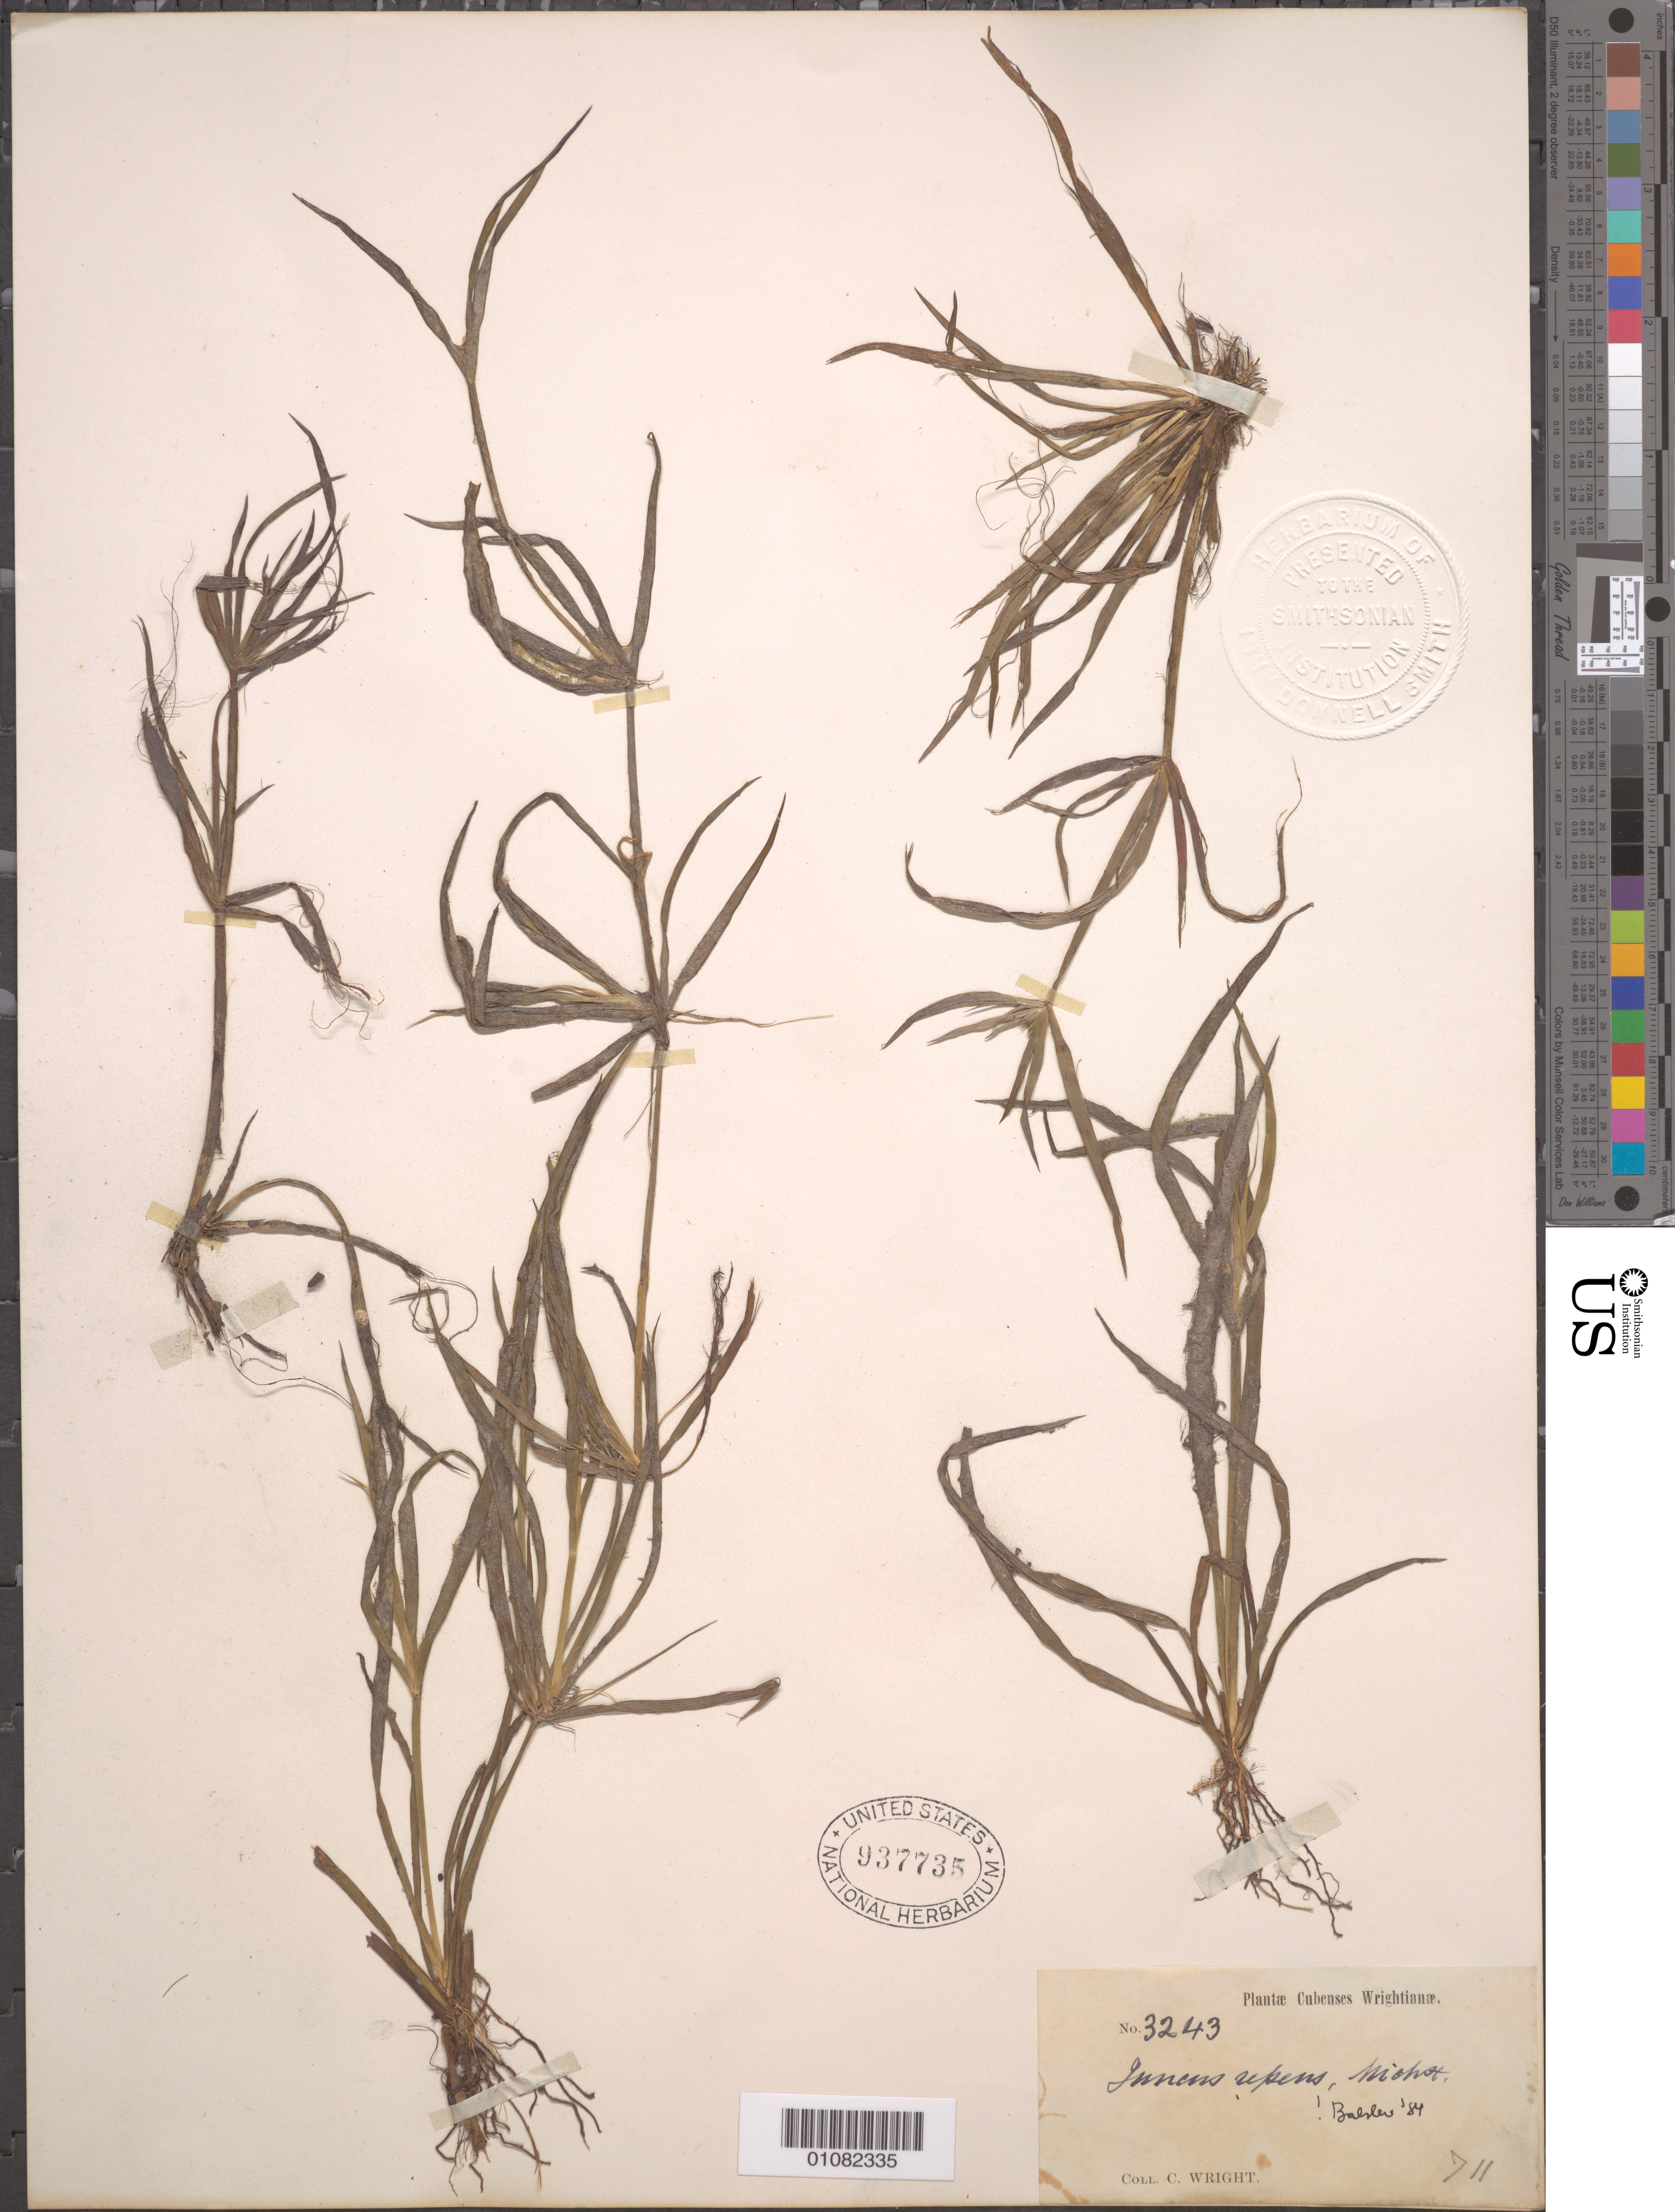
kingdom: Plantae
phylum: Tracheophyta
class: Liliopsida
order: Poales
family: Juncaceae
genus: Juncus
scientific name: Juncus repens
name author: Michx.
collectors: C. Wright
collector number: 3243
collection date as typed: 1800 to 1899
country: Cuba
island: Cuba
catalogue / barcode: US 937735